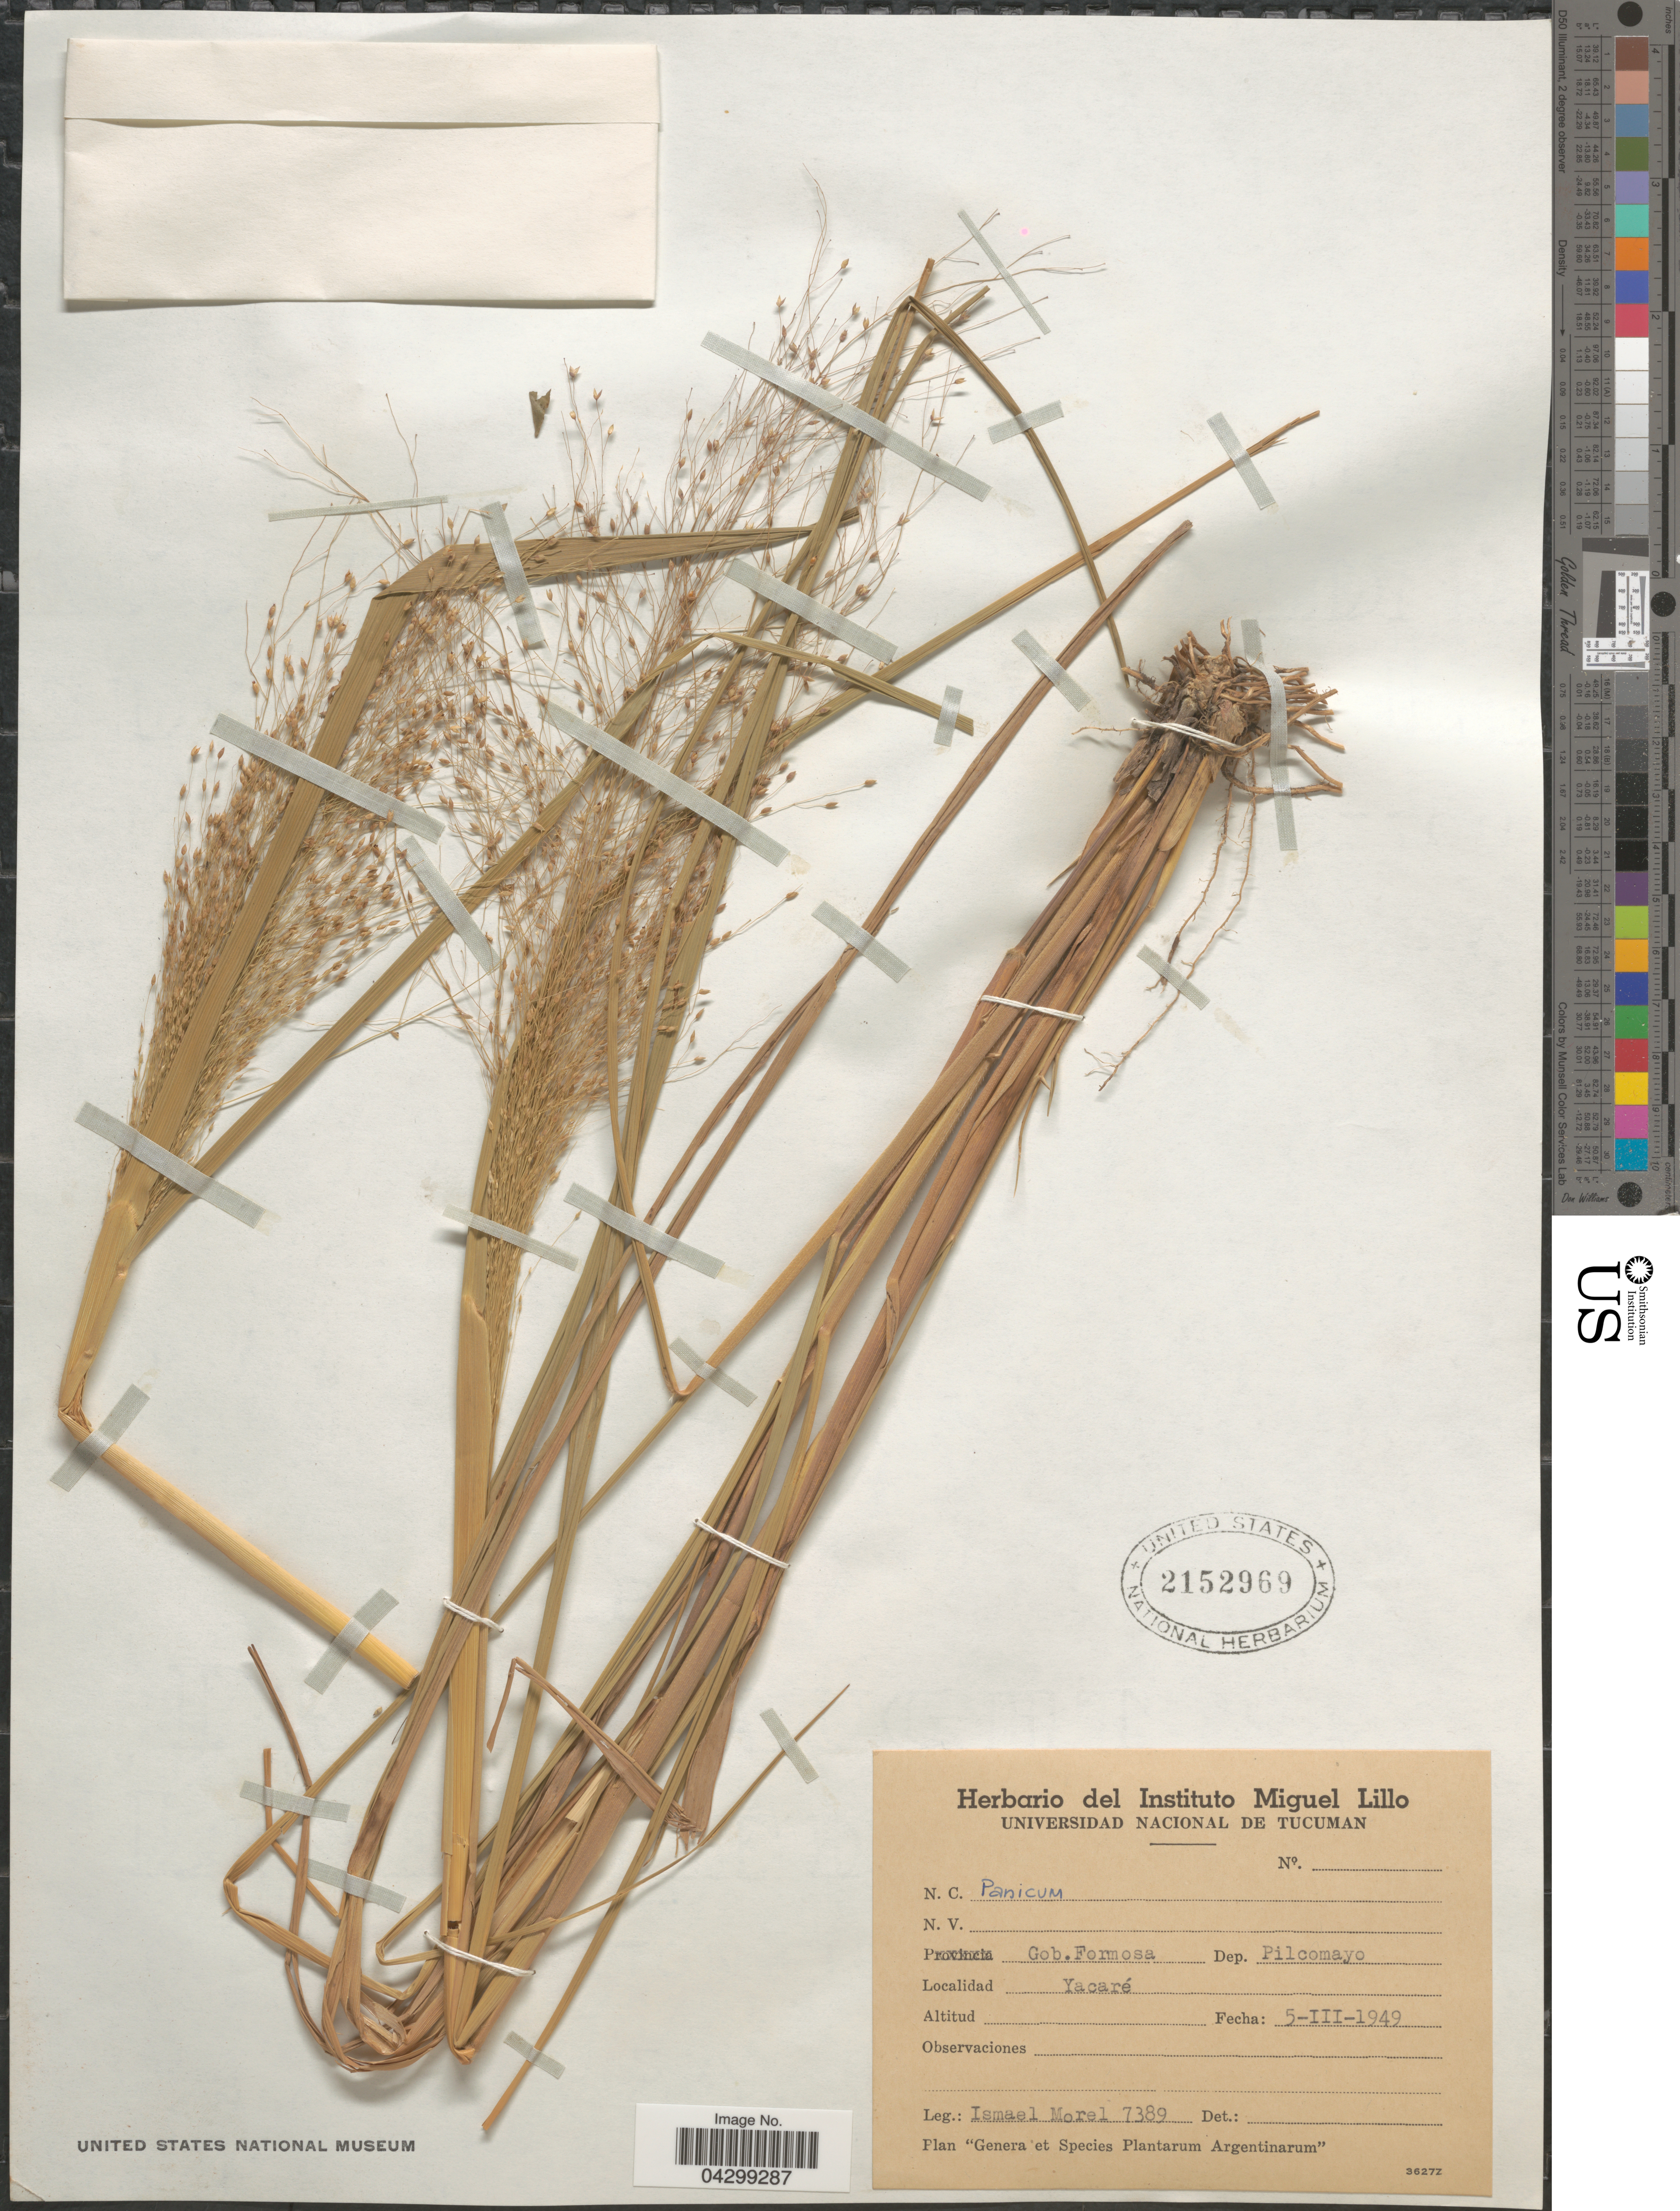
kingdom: Plantae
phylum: Tracheophyta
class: Liliopsida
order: Poales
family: Poaceae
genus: Panicum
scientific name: Panicum bergii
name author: Arechav.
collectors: I. Morel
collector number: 7389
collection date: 1949-03-05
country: Argentina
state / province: Formosa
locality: Gob. Formosa. Dep. Pilcomayo. Yacaré.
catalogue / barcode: US 2152969